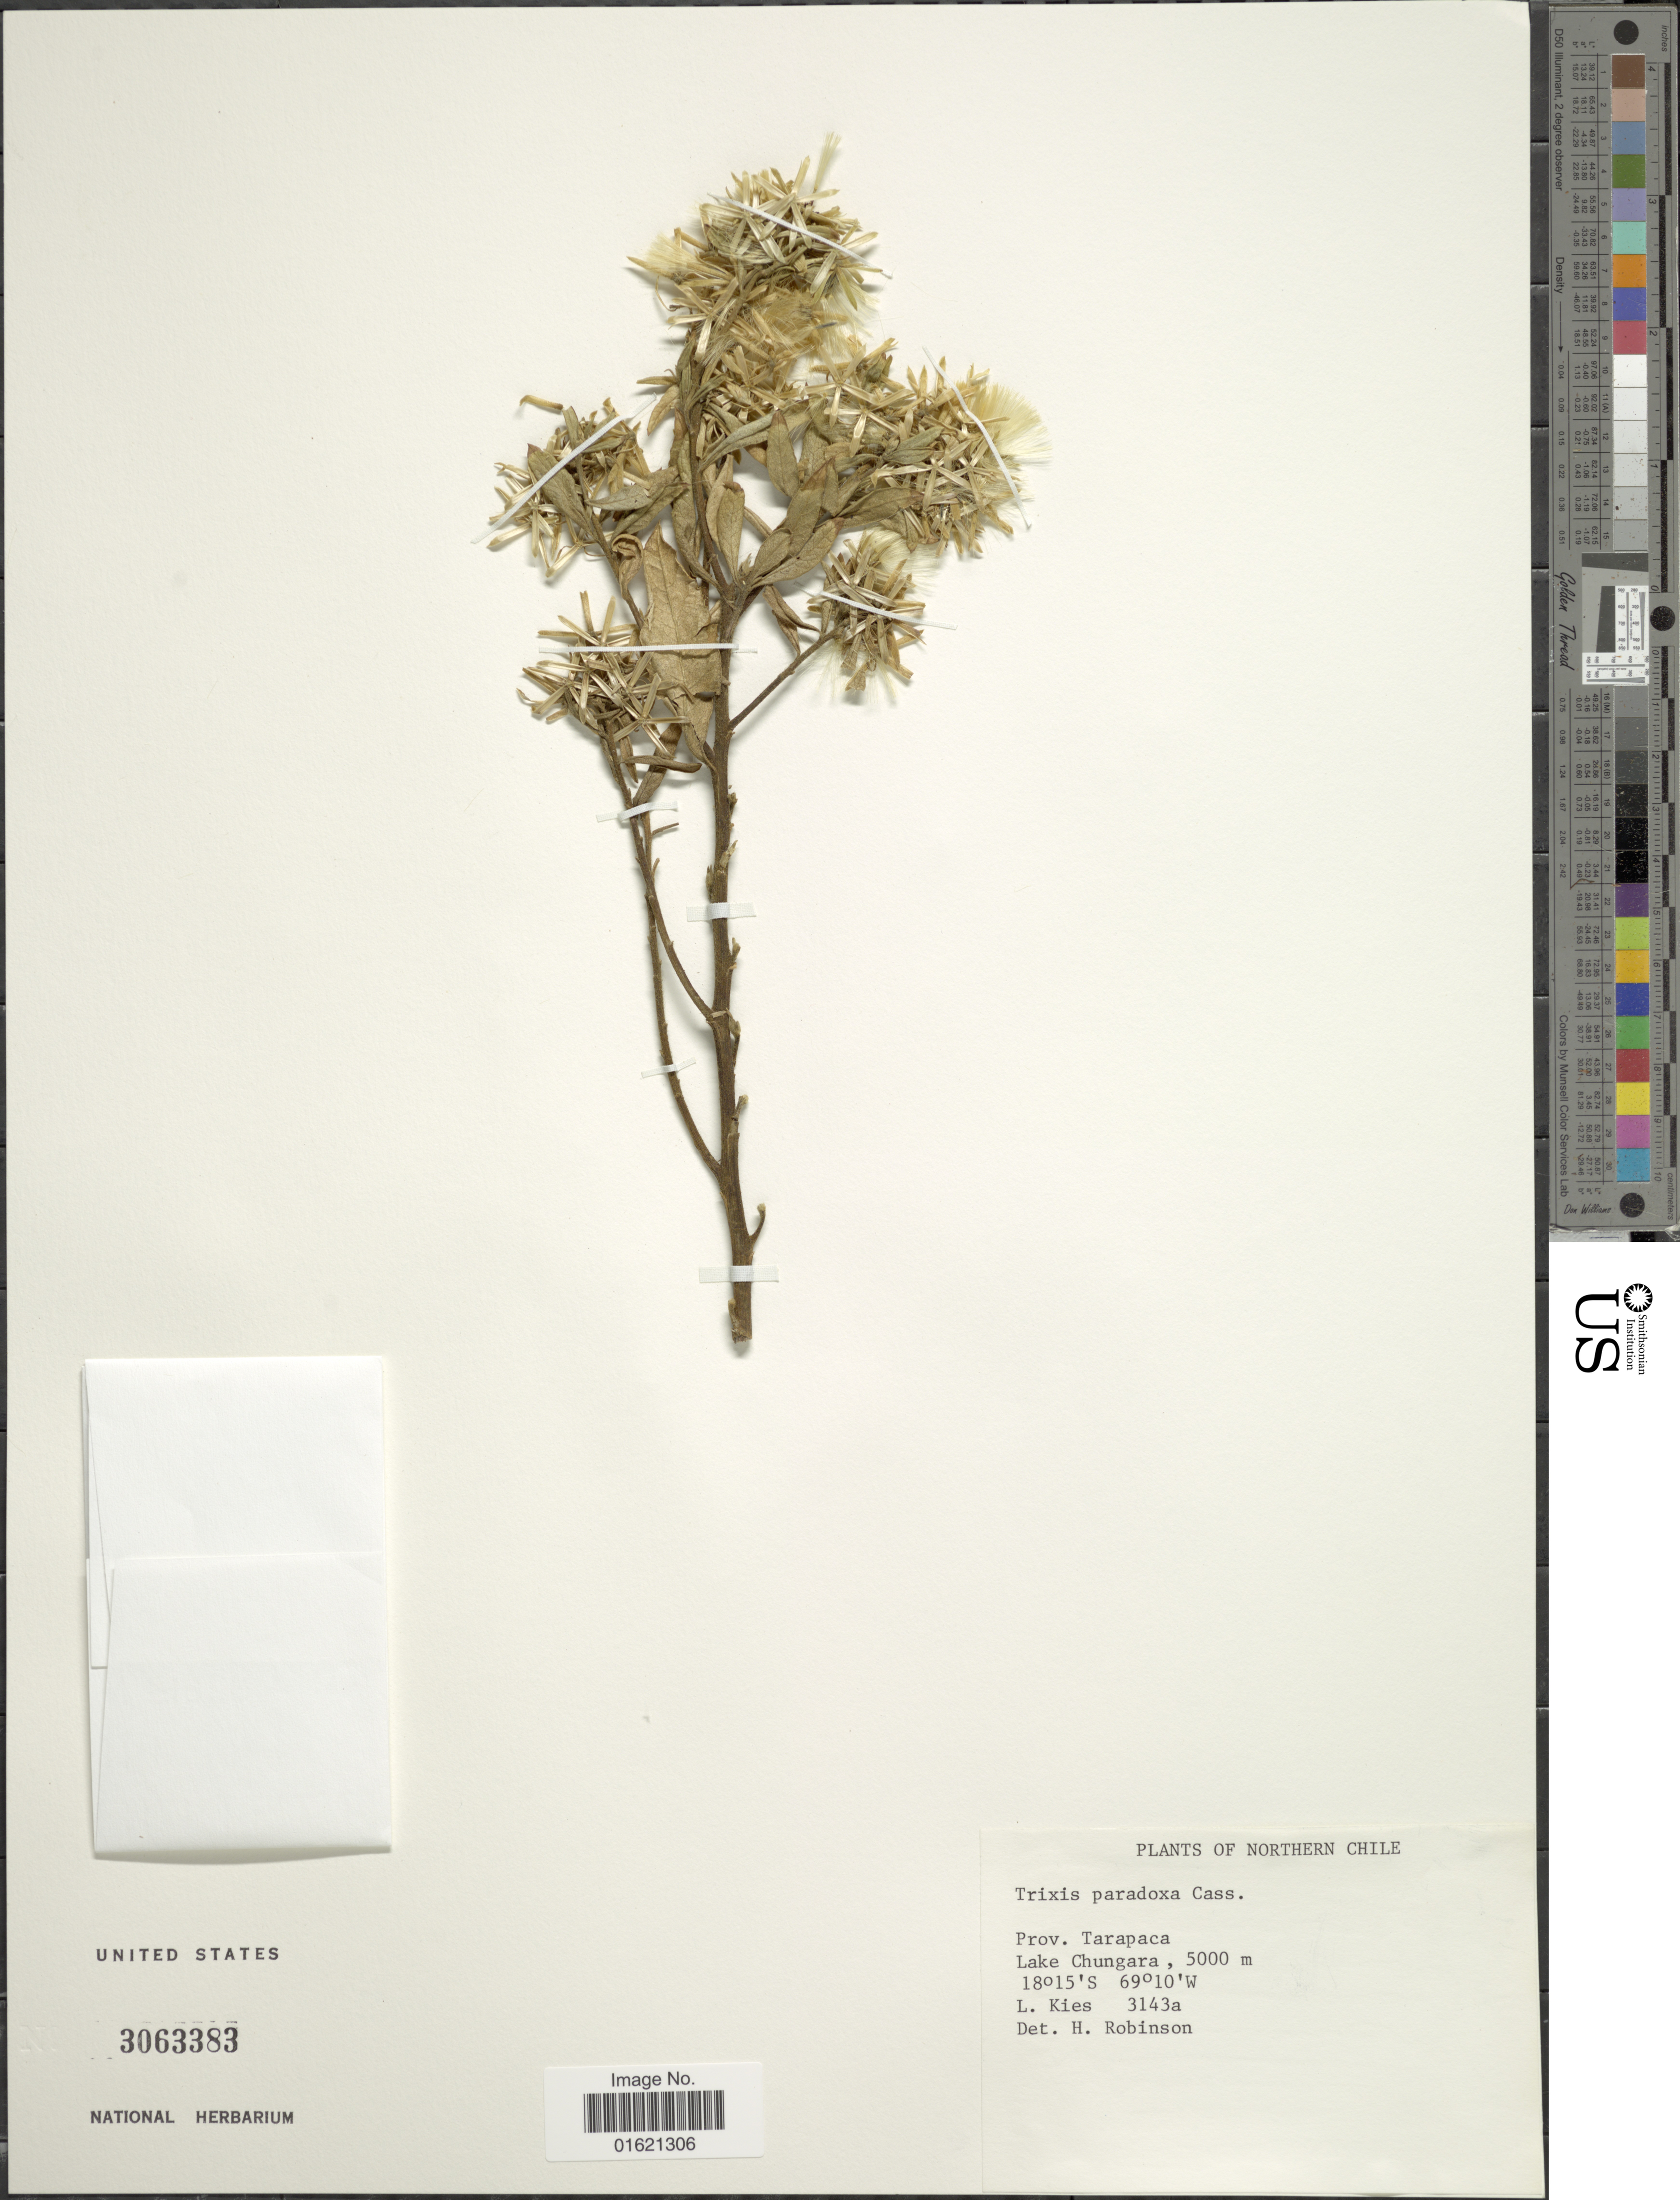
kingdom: Plantae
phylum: Tracheophyta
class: Magnoliopsida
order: Asterales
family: Asteraceae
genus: Trixis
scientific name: Trixis cacalioides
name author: (Kunth) D. Don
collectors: L. Kies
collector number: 3143a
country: Chile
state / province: Tarapacá (I)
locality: Prov. Tarapaca. Northern Chile. Lake Chungara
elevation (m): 5000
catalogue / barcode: US 3063383